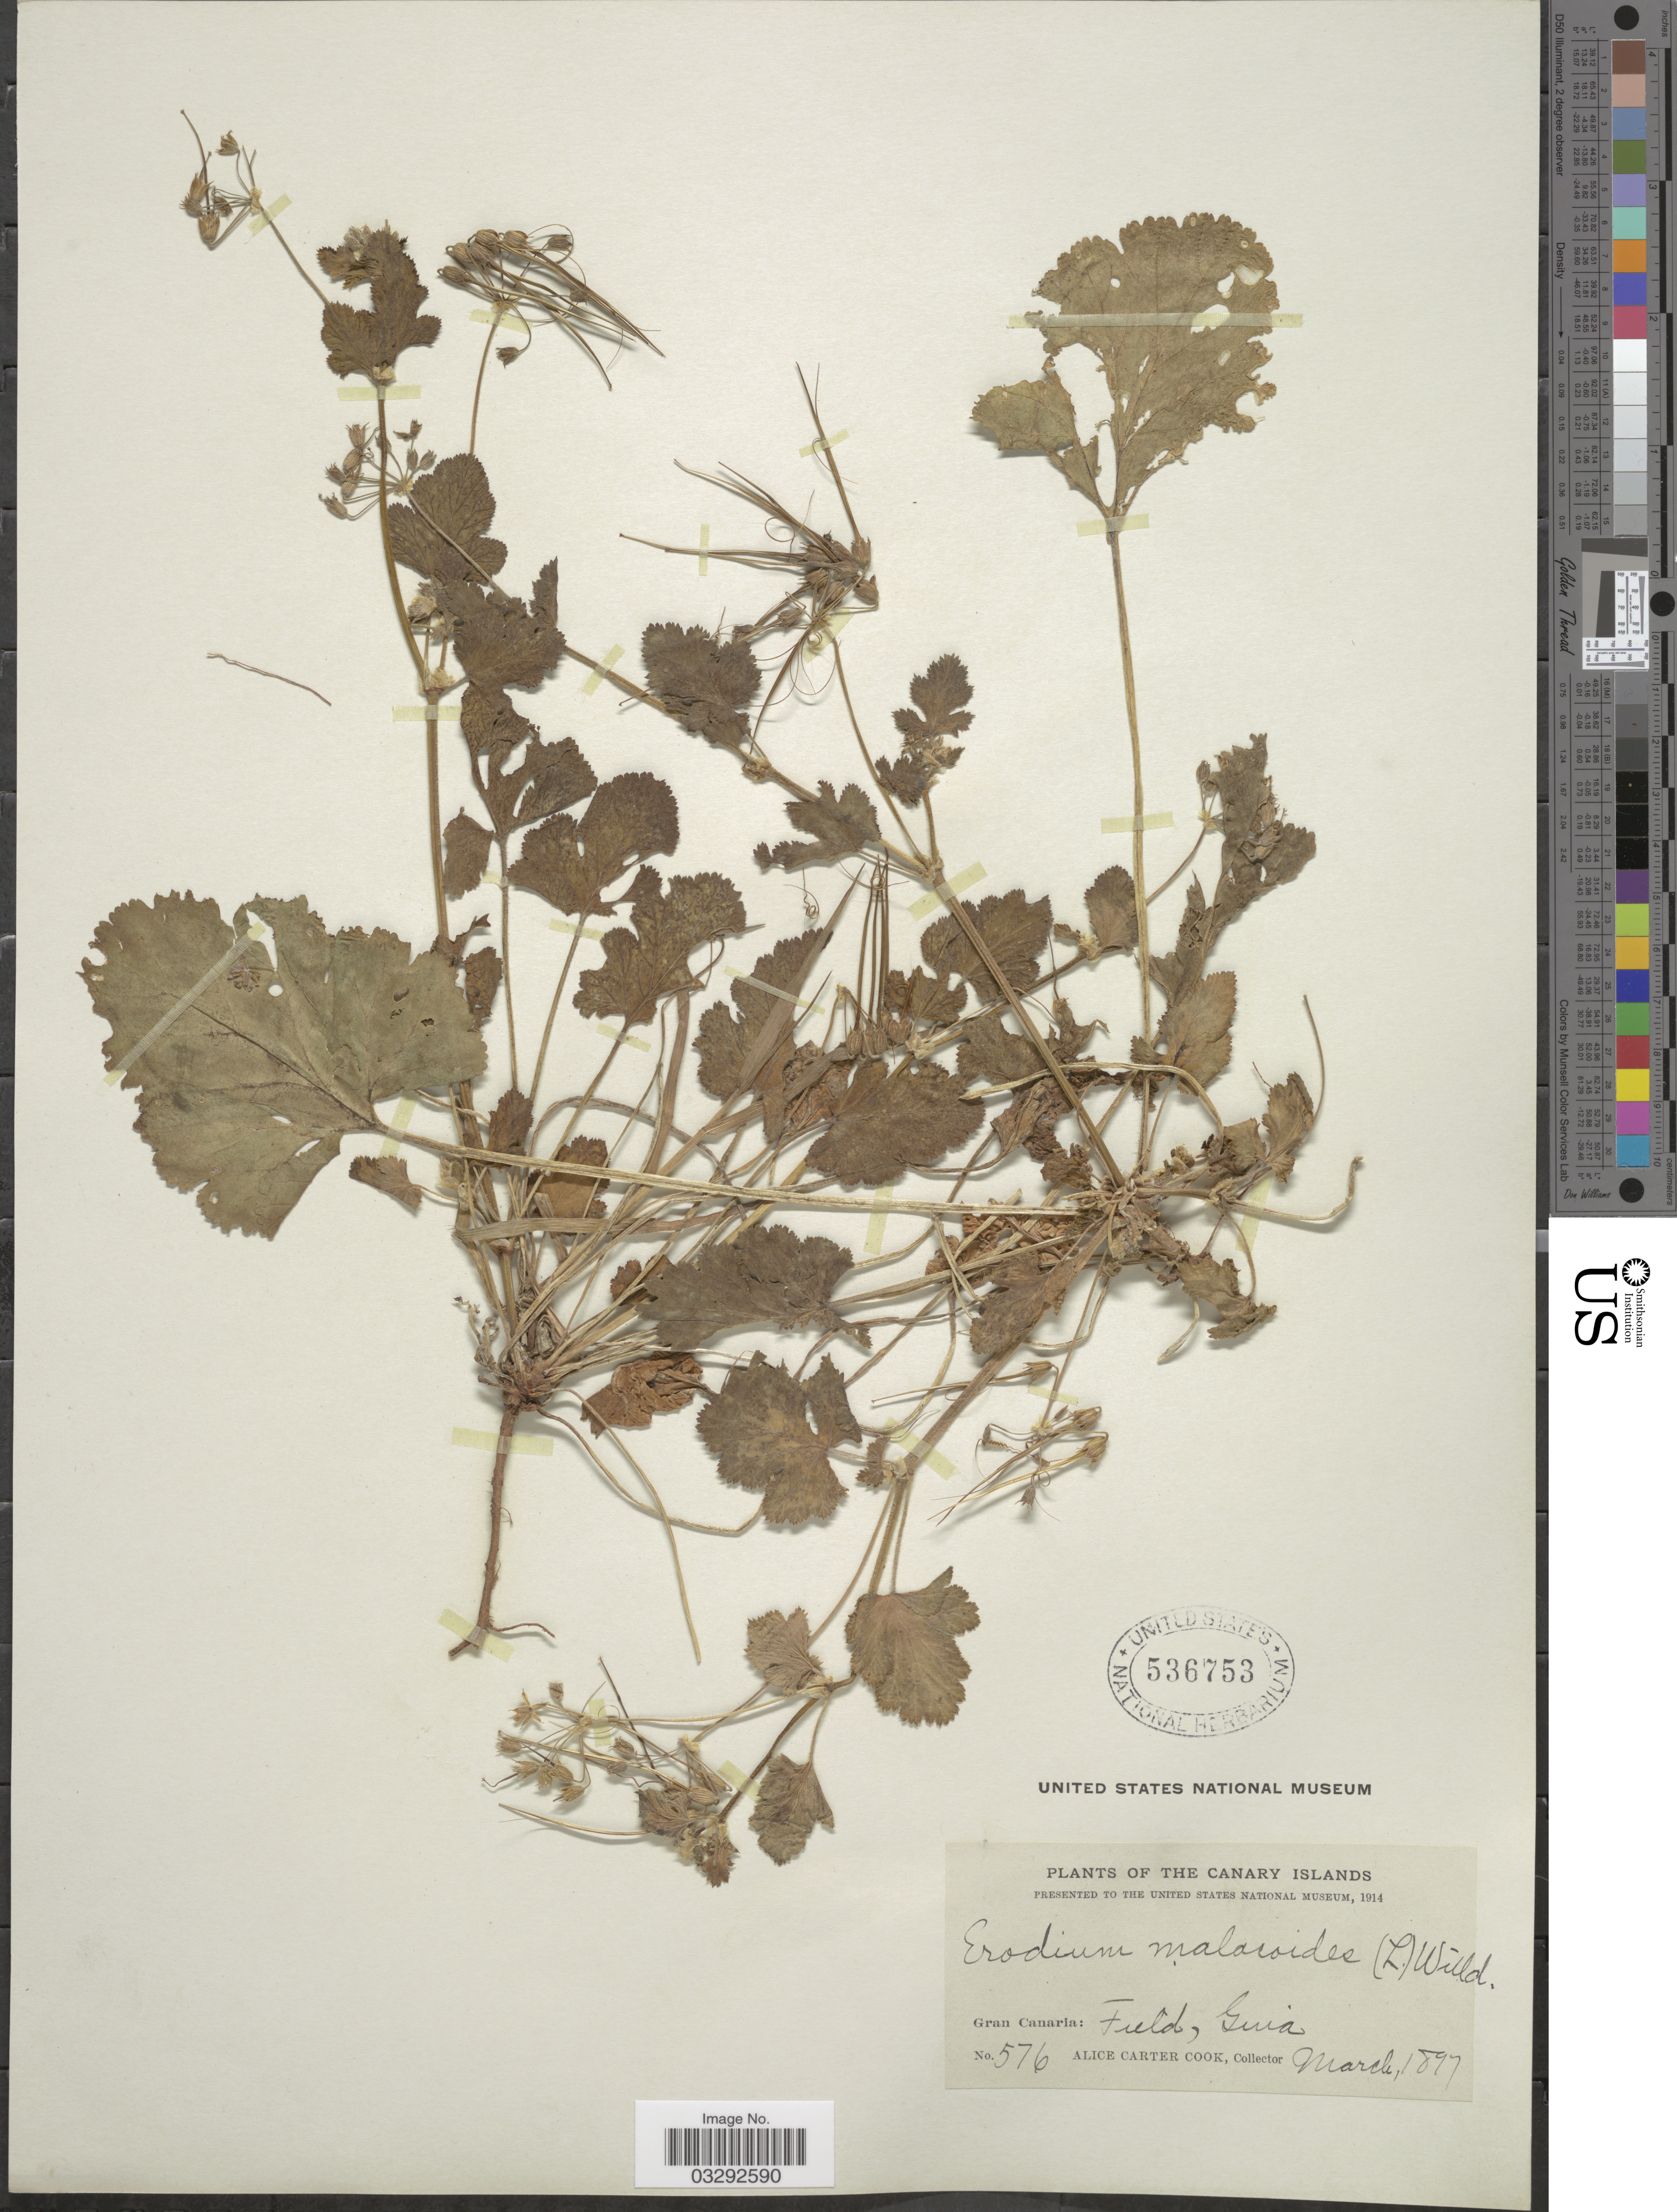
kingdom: Plantae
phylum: Tracheophyta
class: Magnoliopsida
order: Geraniales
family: Geraniaceae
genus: Erodium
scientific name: Erodium malacoides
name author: (L.) L'Hér.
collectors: Alice C. Cook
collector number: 576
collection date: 1897-03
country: Spain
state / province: Canarias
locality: The Canary Islands. Gran Canaria: Field, Guia.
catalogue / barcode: US 536753